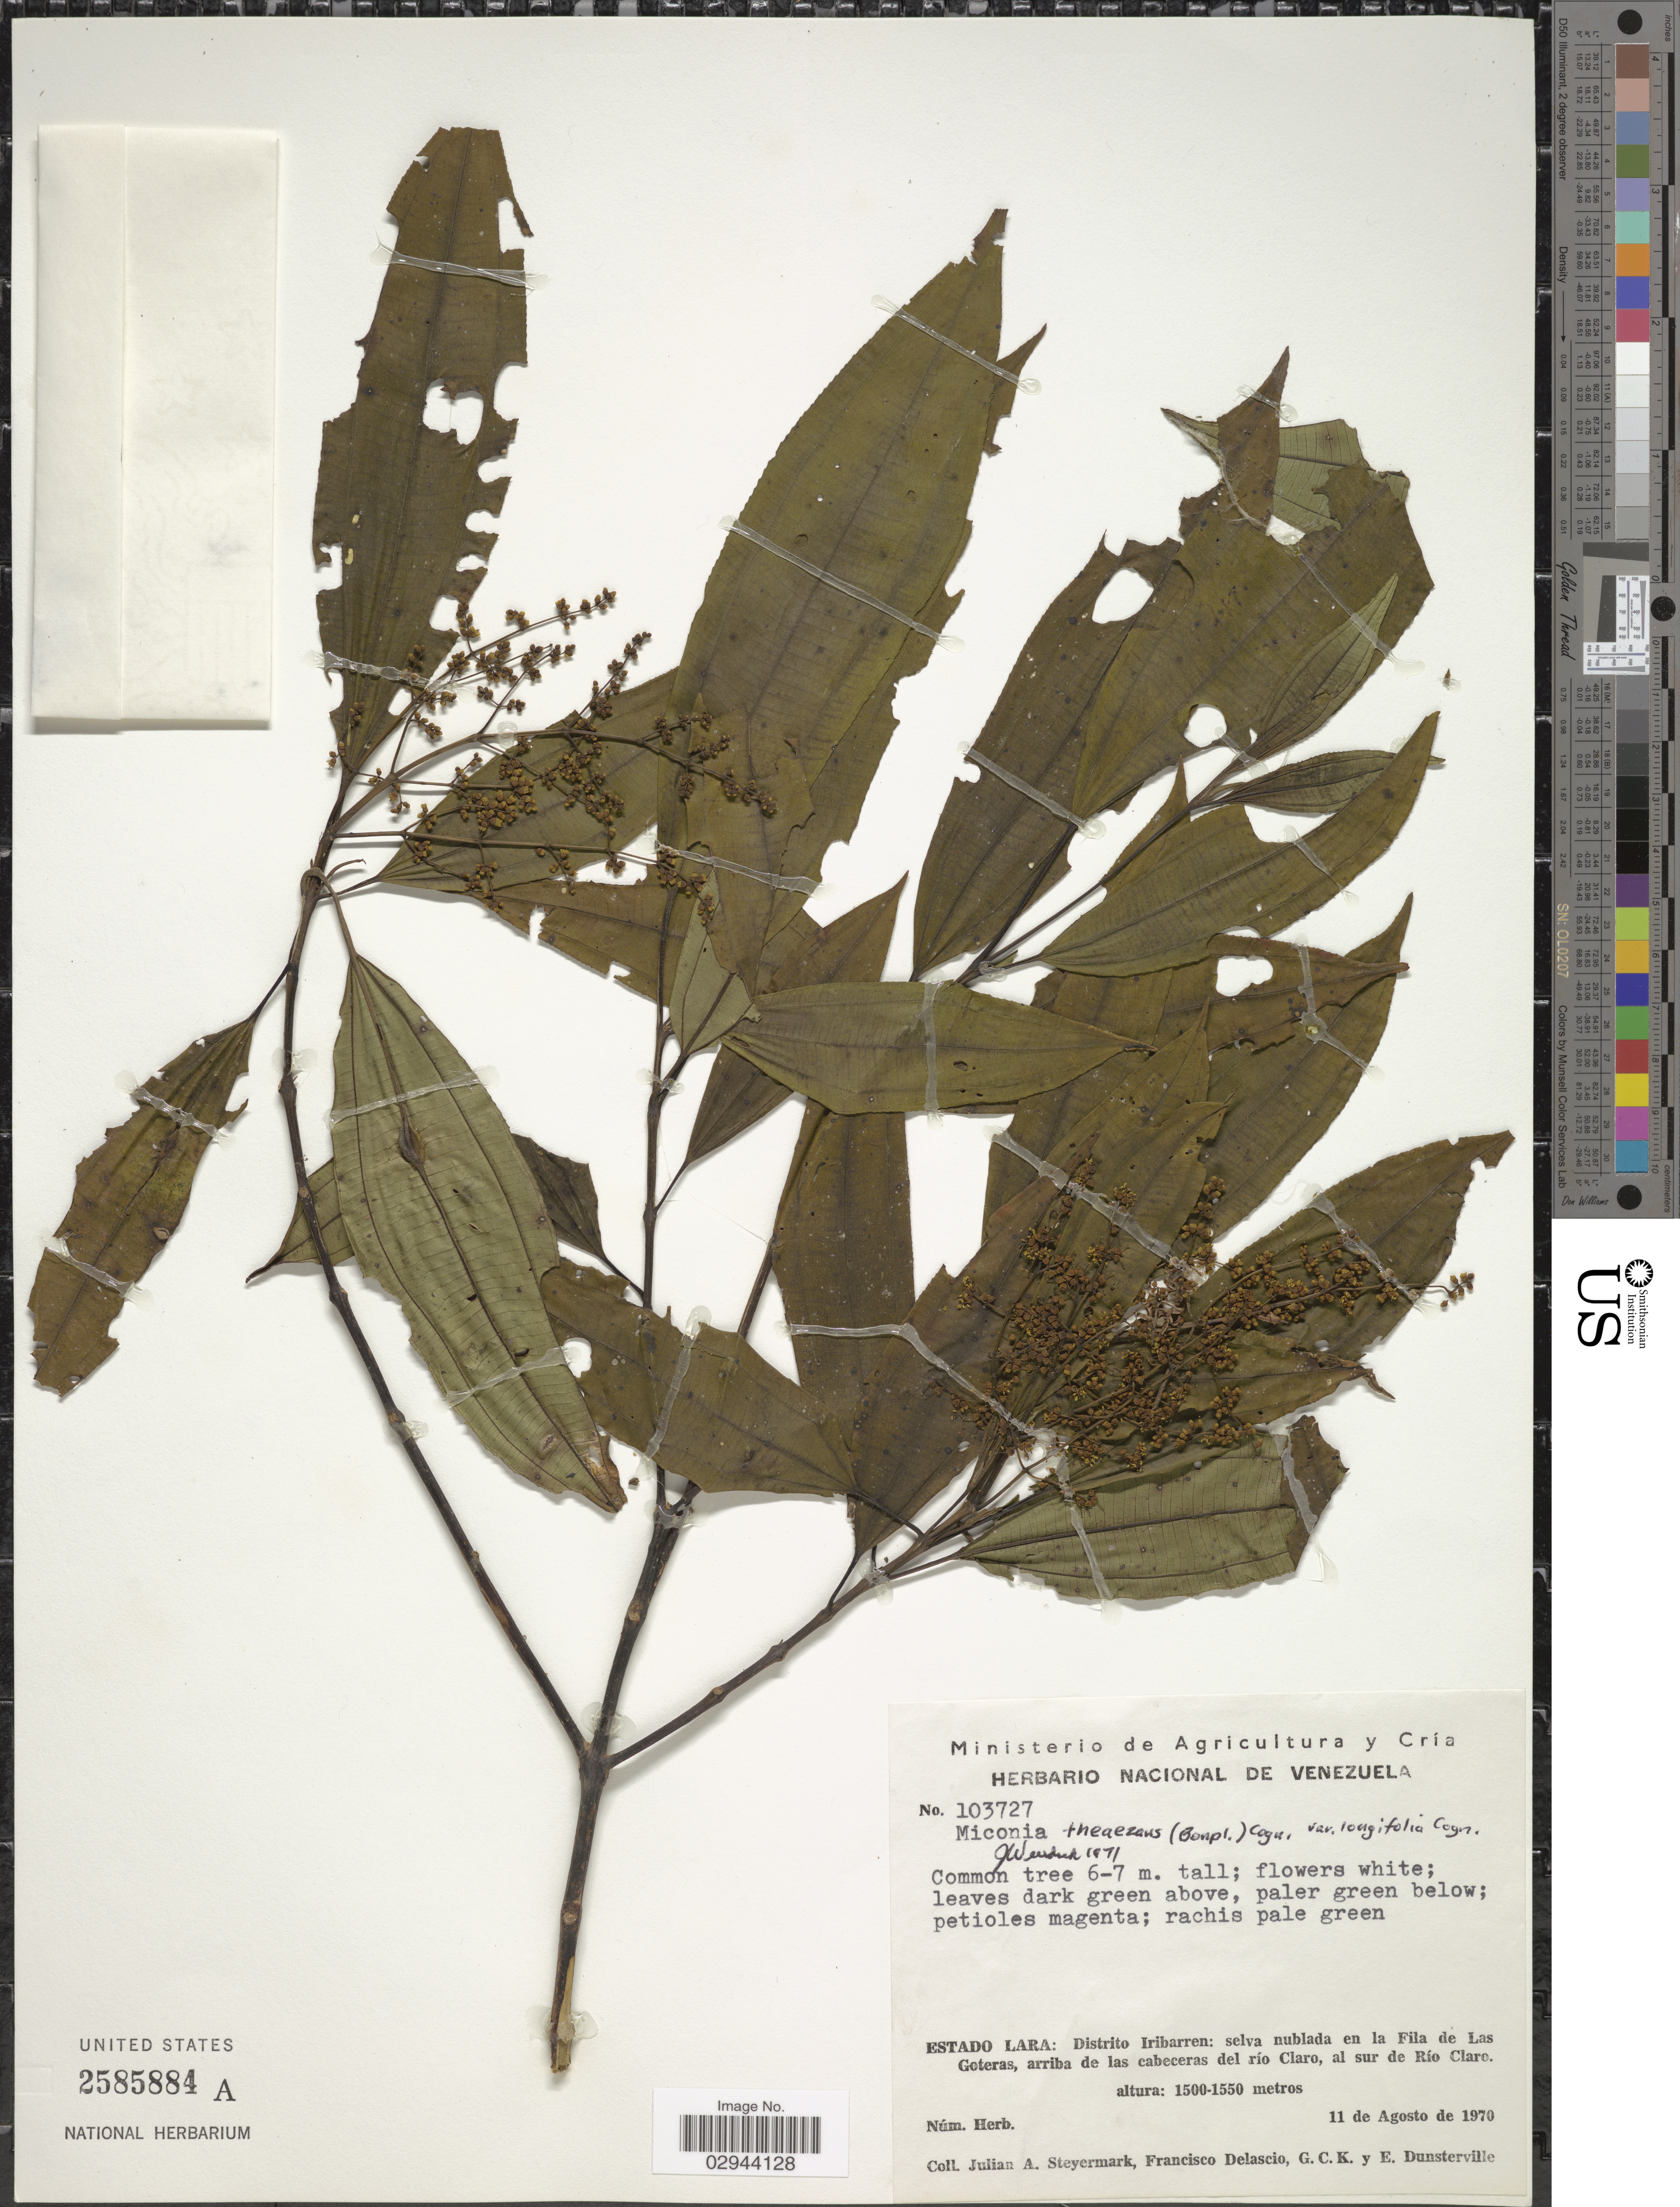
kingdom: Plantae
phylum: Tracheophyta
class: Magnoliopsida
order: Myrtales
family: Melastomataceae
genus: Miconia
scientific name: Miconia theizans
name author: (Bonpl.) Cogn.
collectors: J. Steyermark, F. Delascio, G. C. K. Dunsterville & E. Dunsterville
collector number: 103727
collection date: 1970-08-11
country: Venezuela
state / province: Lara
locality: Distrito Iribarren, selva nublada en la Fila de Las Goteras, arriba de las cabeceras del río Claro, al sur de Río Clare.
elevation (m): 1500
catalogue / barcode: US 2585884A